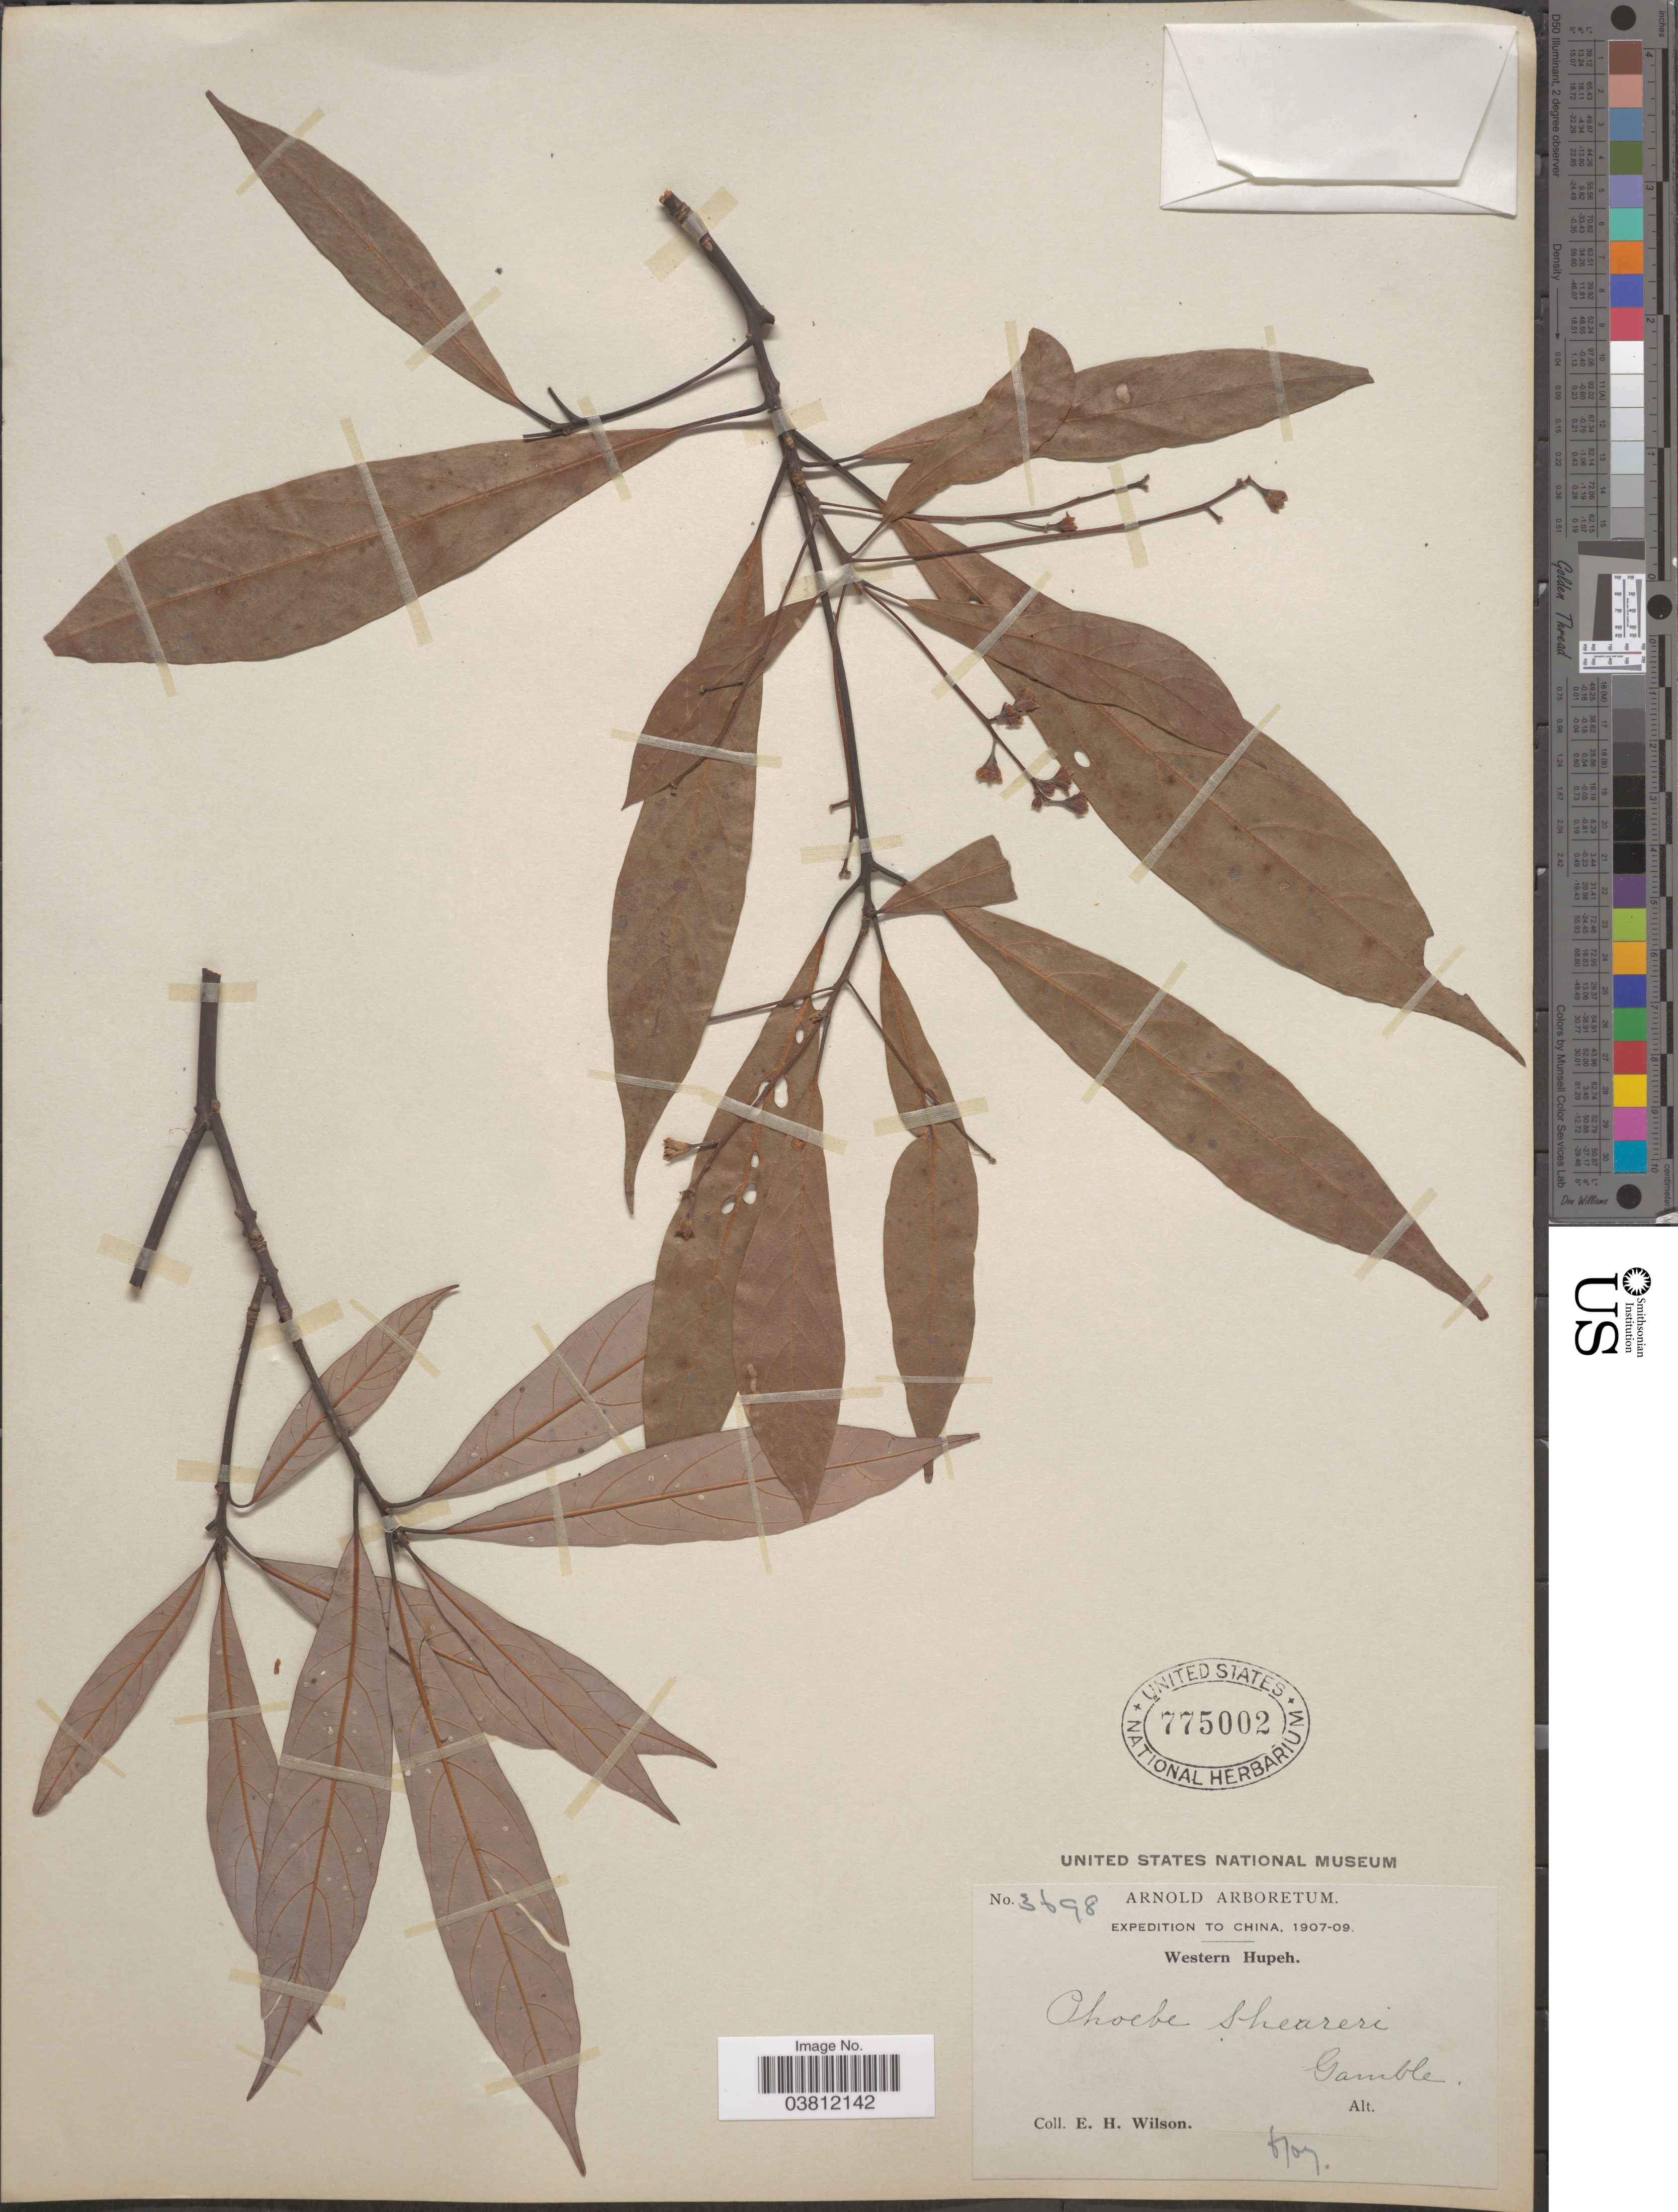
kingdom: Plantae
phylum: Tracheophyta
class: Magnoliopsida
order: Laurales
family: Lauraceae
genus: Phoebe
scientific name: Phoebe sheareri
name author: (Hemsl.) Gamble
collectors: E. Wilson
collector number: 3698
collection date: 1907-06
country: China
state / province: Hubei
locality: Western Hupeh.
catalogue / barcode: US 775002